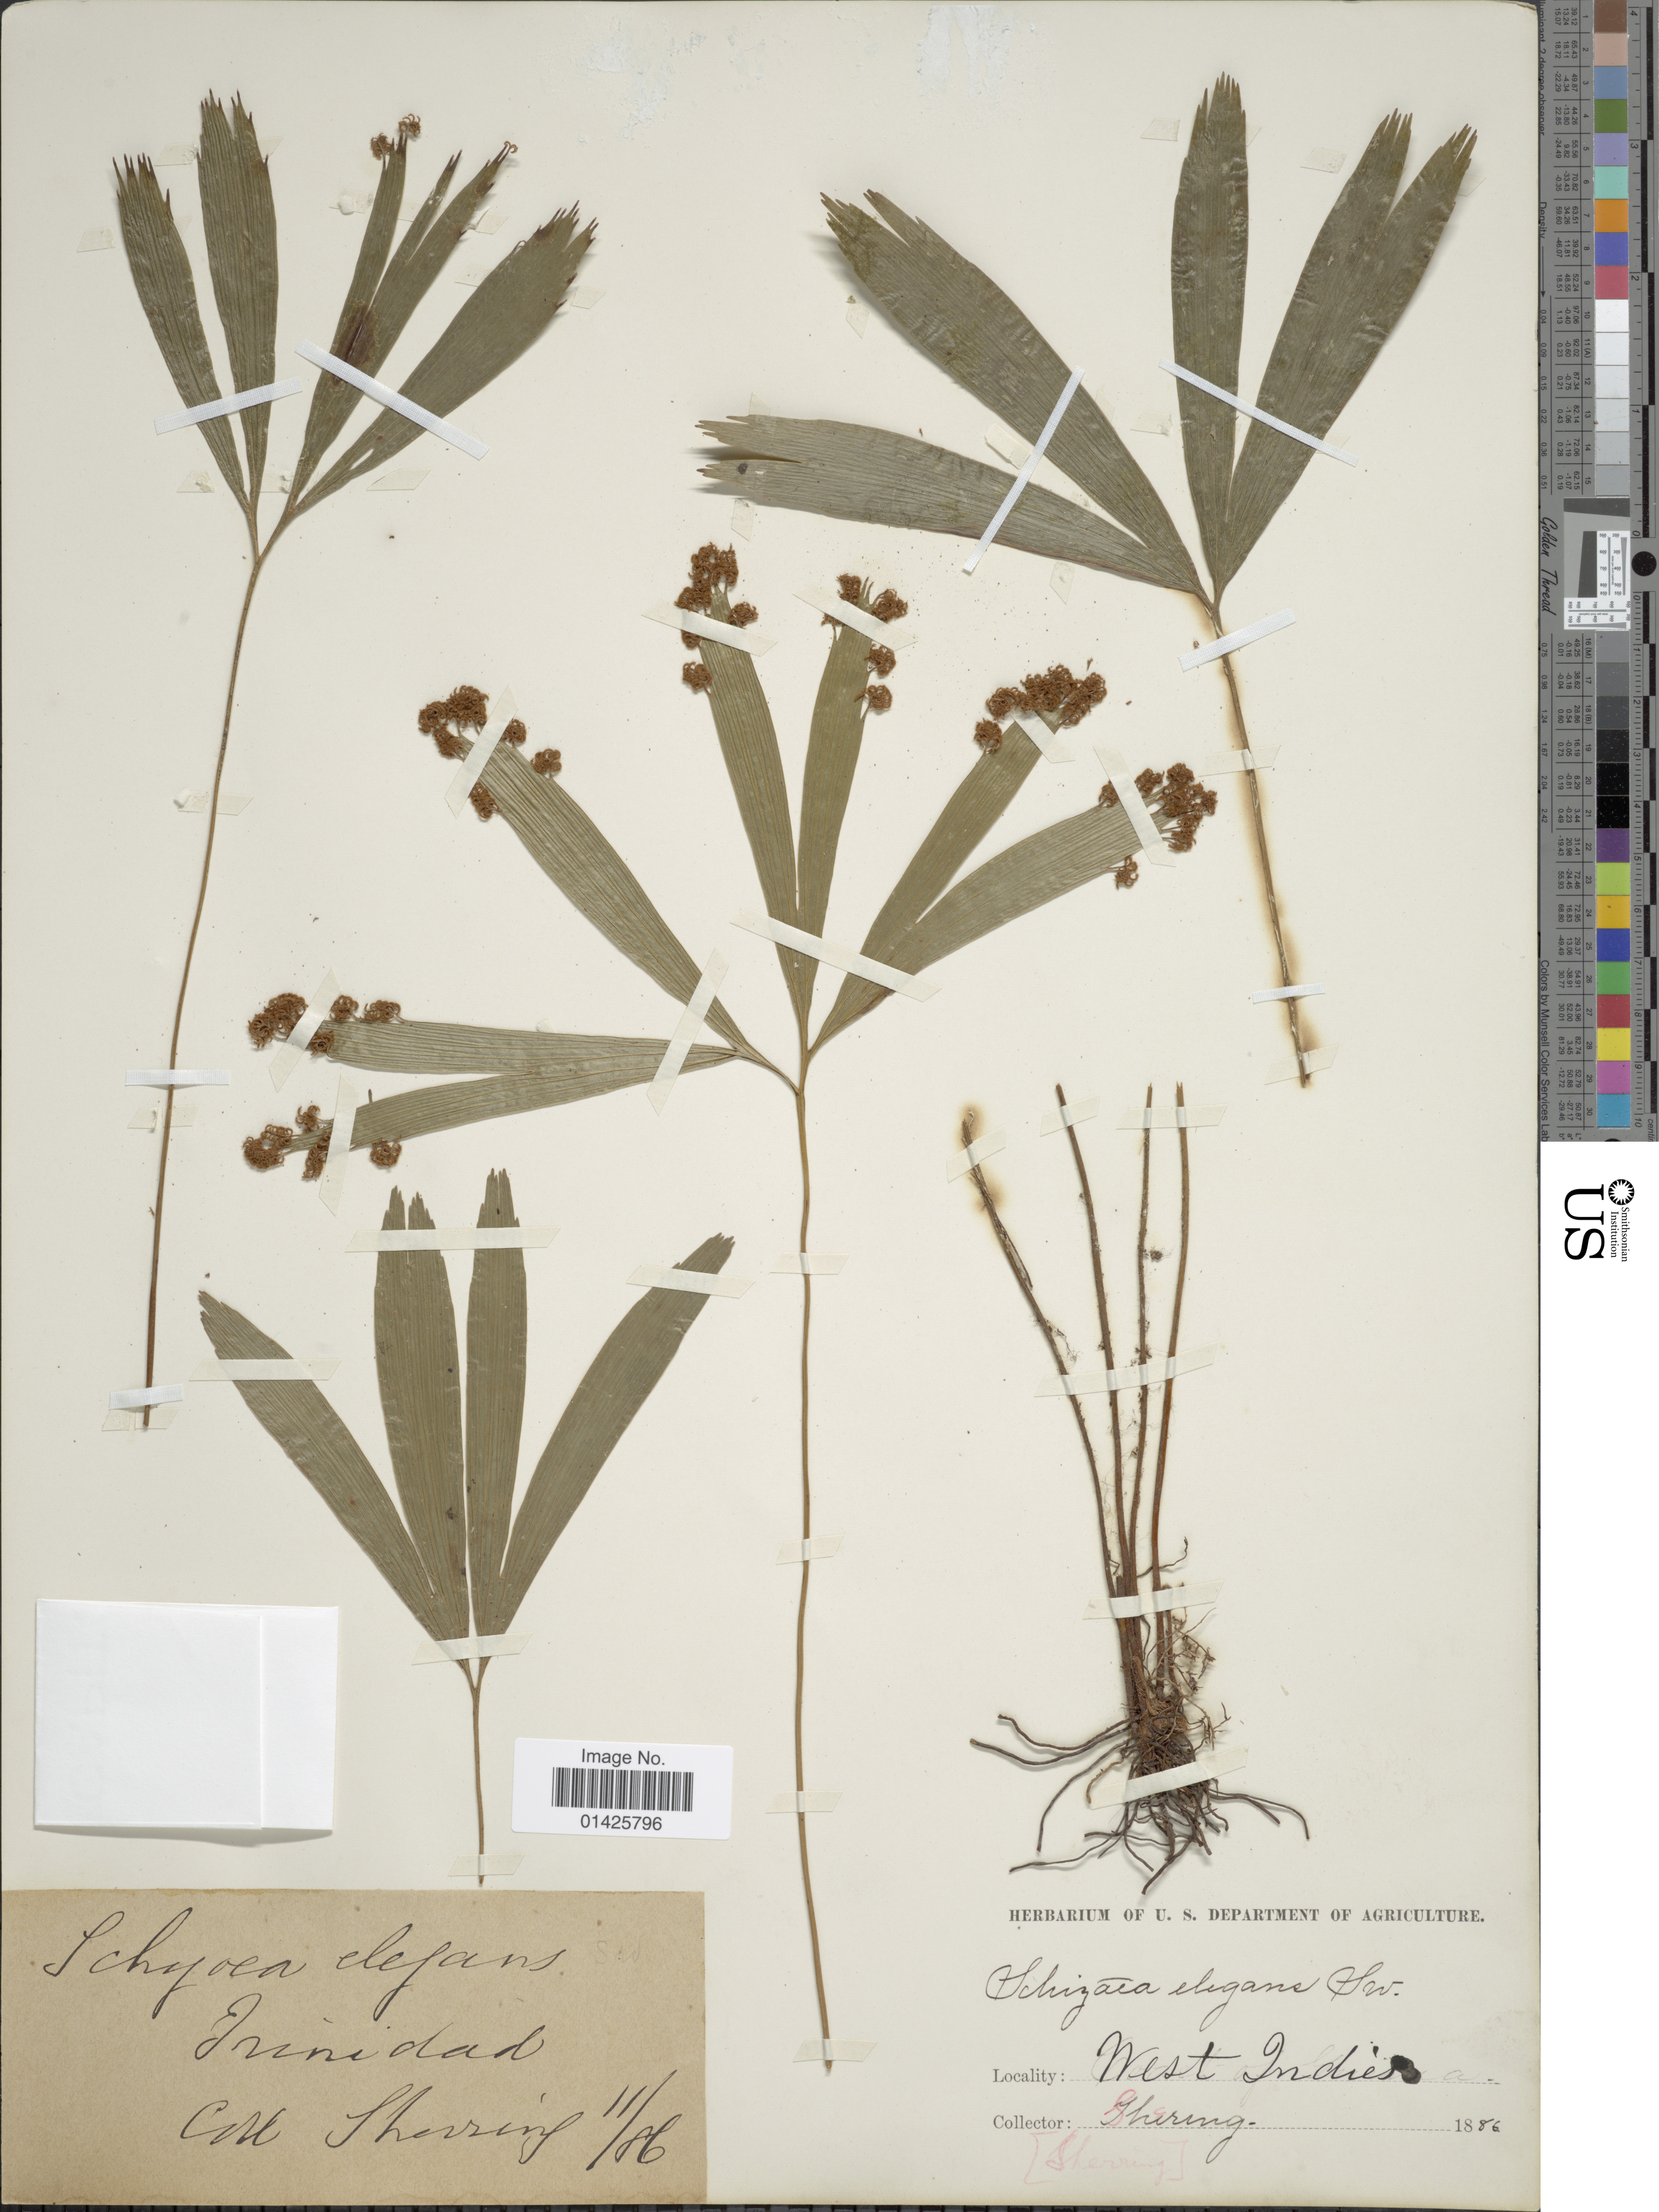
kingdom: Plantae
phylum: Tracheophyta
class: Polypodiopsida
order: Schizaeales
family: Schizaeaceae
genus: Schizaea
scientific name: Schizaea elegans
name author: (Vahl) Sw.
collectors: Shiring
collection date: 1886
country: Trinidad and Tobago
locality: Trinidad, West Indies